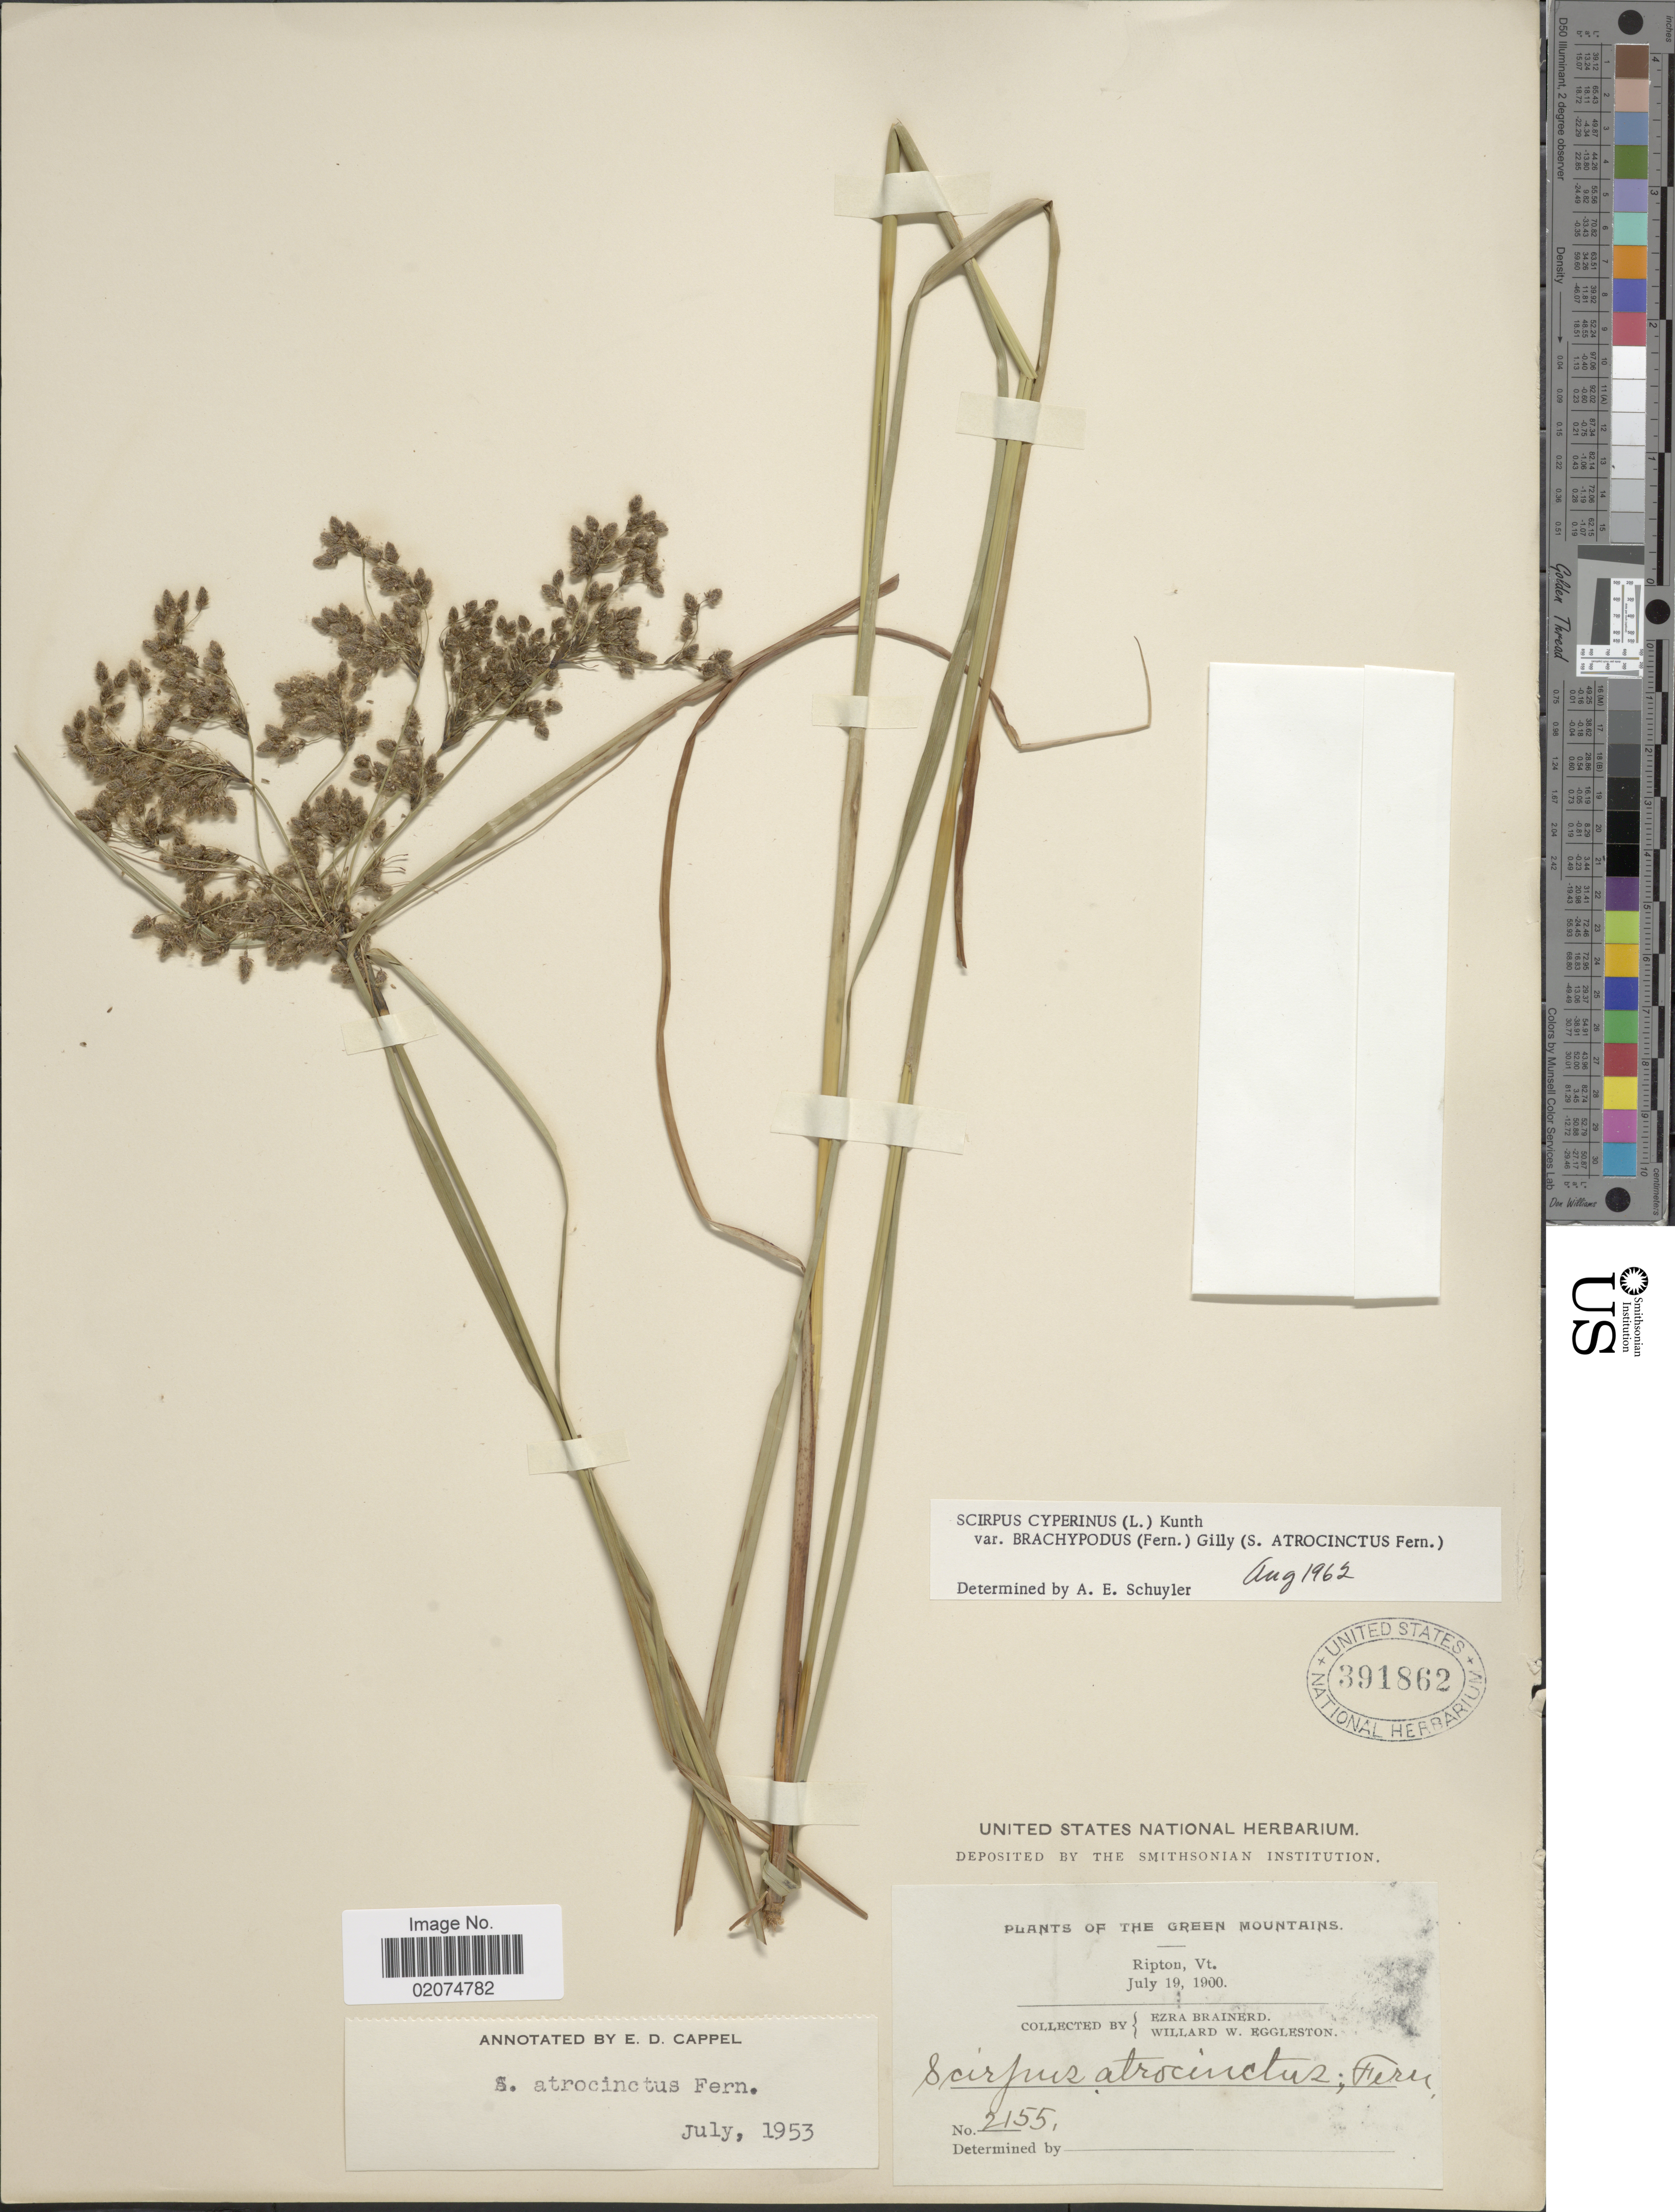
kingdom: Plantae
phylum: Tracheophyta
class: Liliopsida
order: Poales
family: Cyperaceae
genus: Scirpus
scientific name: Scirpus atrocinctus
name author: Fernald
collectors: E. Brainerd & W. W. Eggleston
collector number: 2155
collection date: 1900-07-19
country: United States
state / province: Vermont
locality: Green Mountains, Ripton, Vt.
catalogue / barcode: US 391862